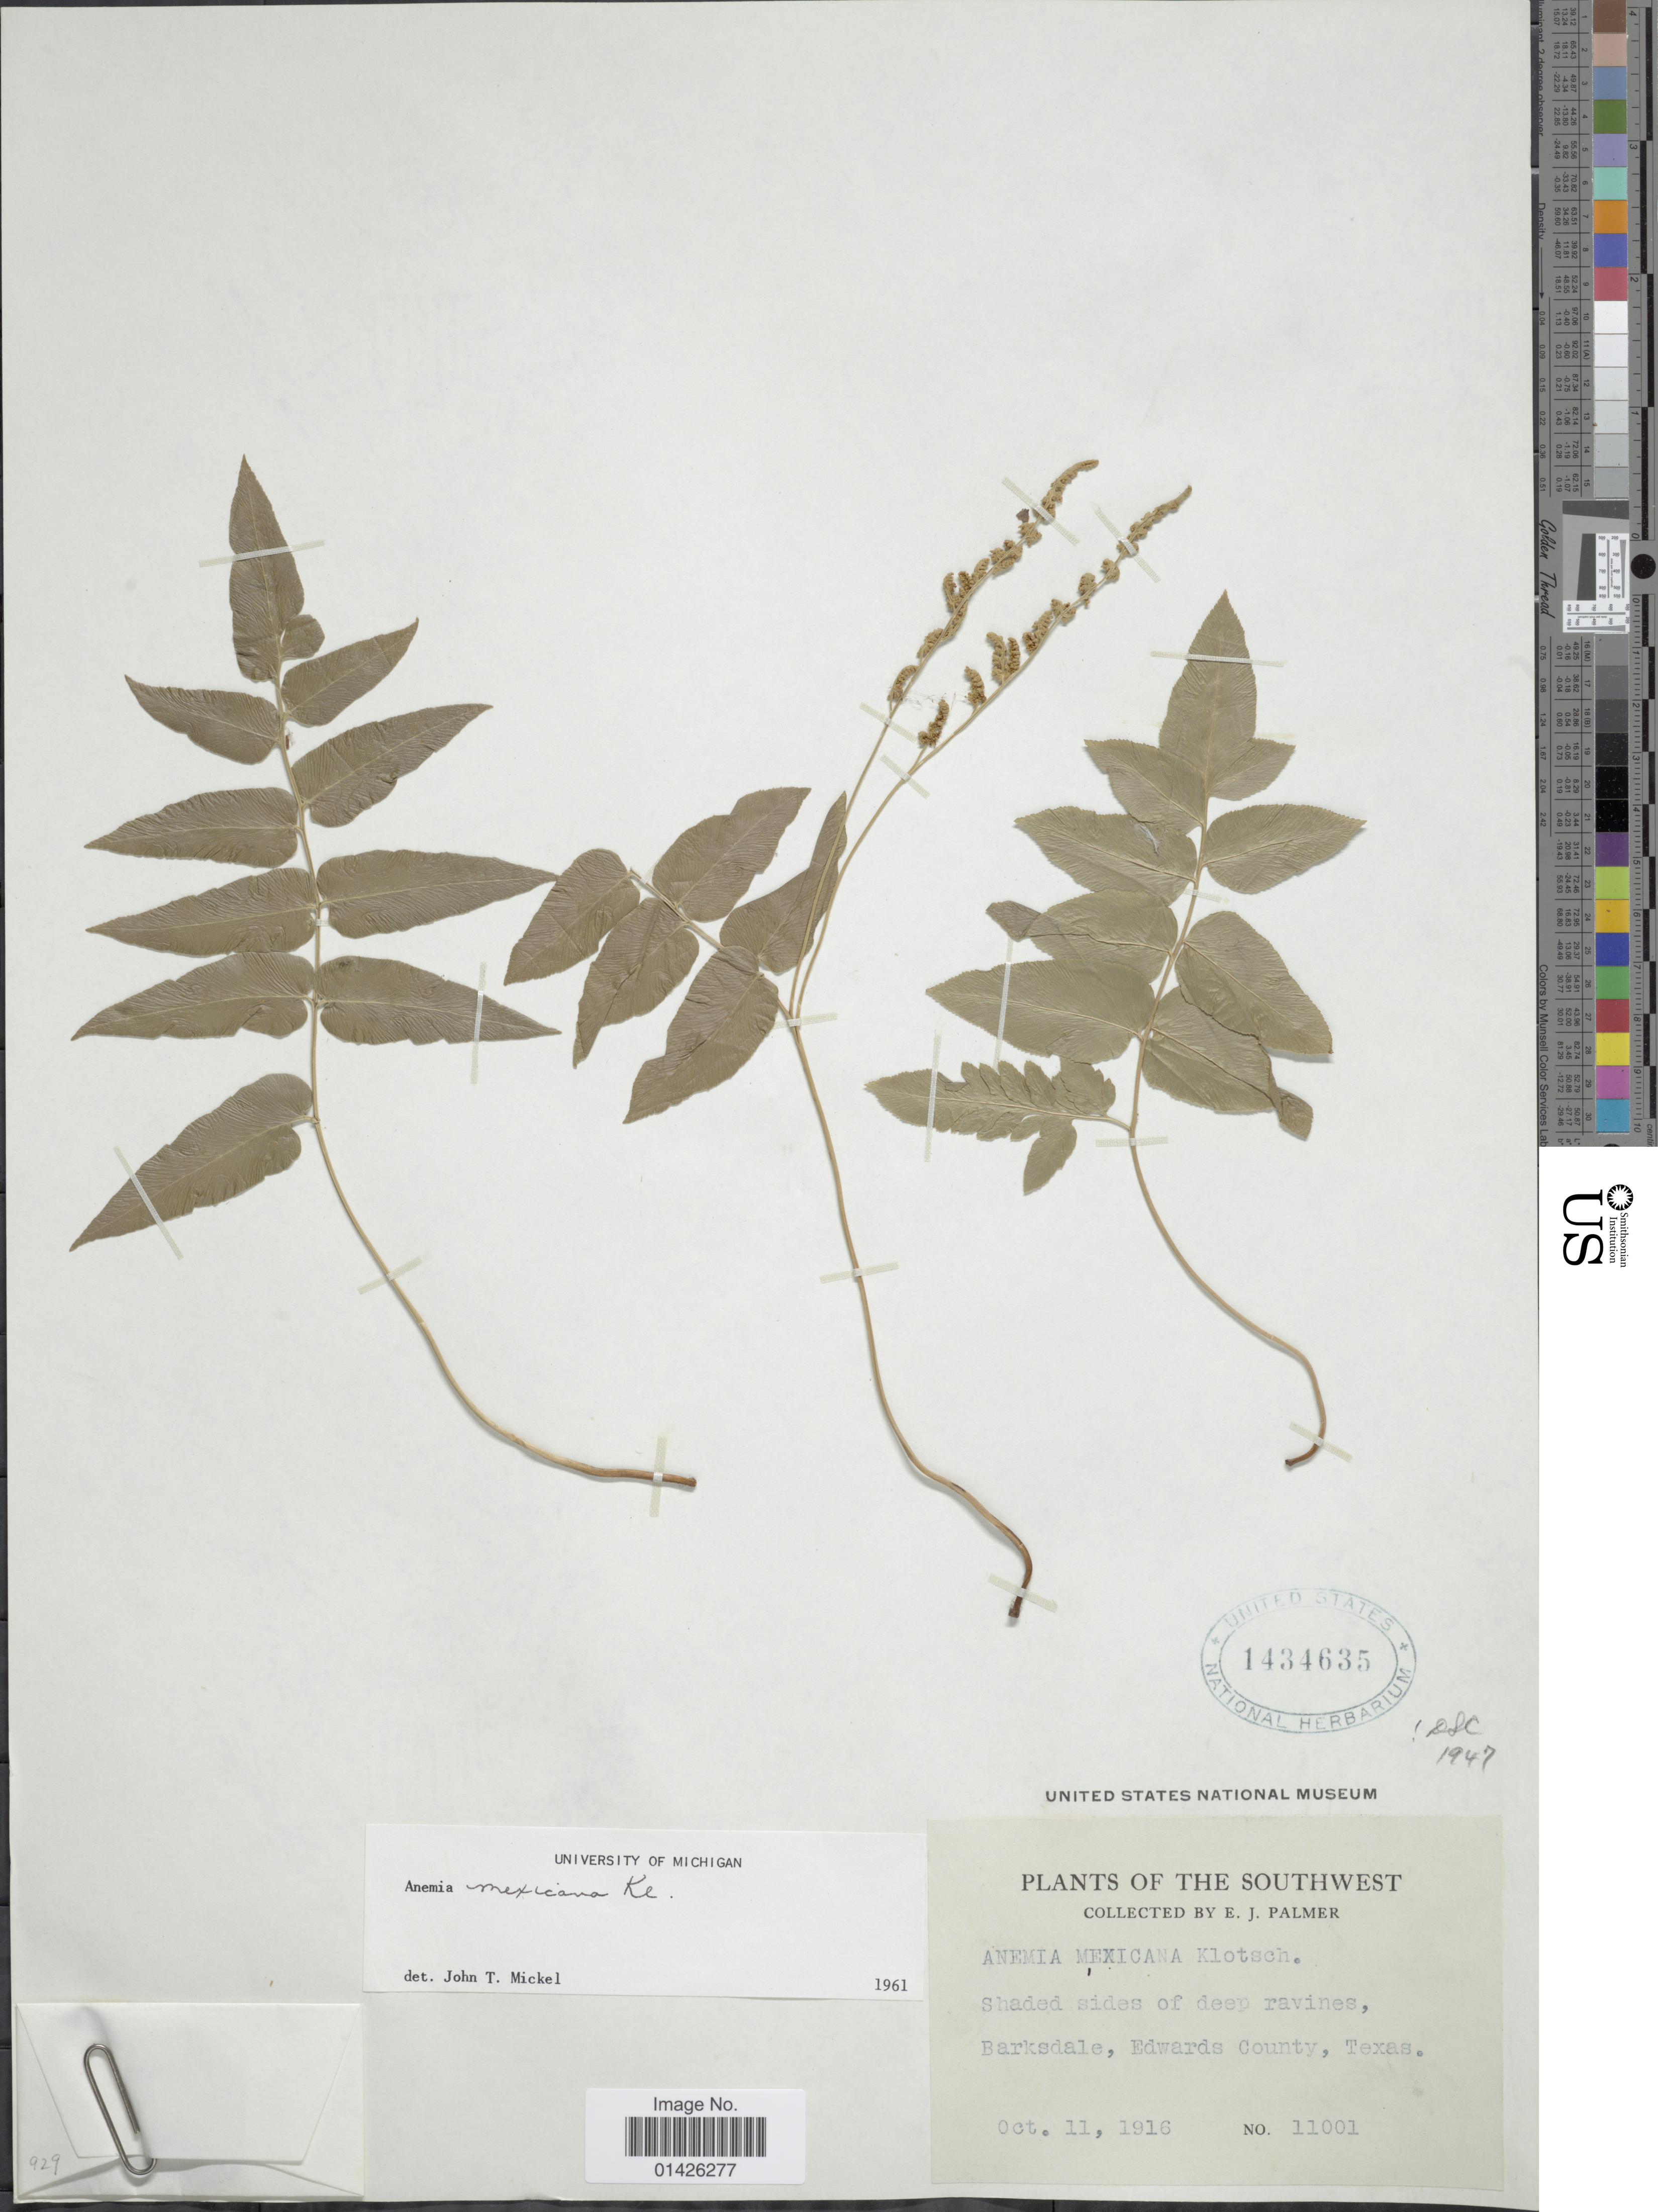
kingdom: Plantae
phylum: Tracheophyta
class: Polypodiopsida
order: Schizaeales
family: Anemiaceae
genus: Anemia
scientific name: Anemia mexicana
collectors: E. J. Palmer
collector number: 11001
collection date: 1916-10-11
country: United States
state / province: Texas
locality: The Southwest, Barksdale, Edwards County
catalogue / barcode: US 1434635